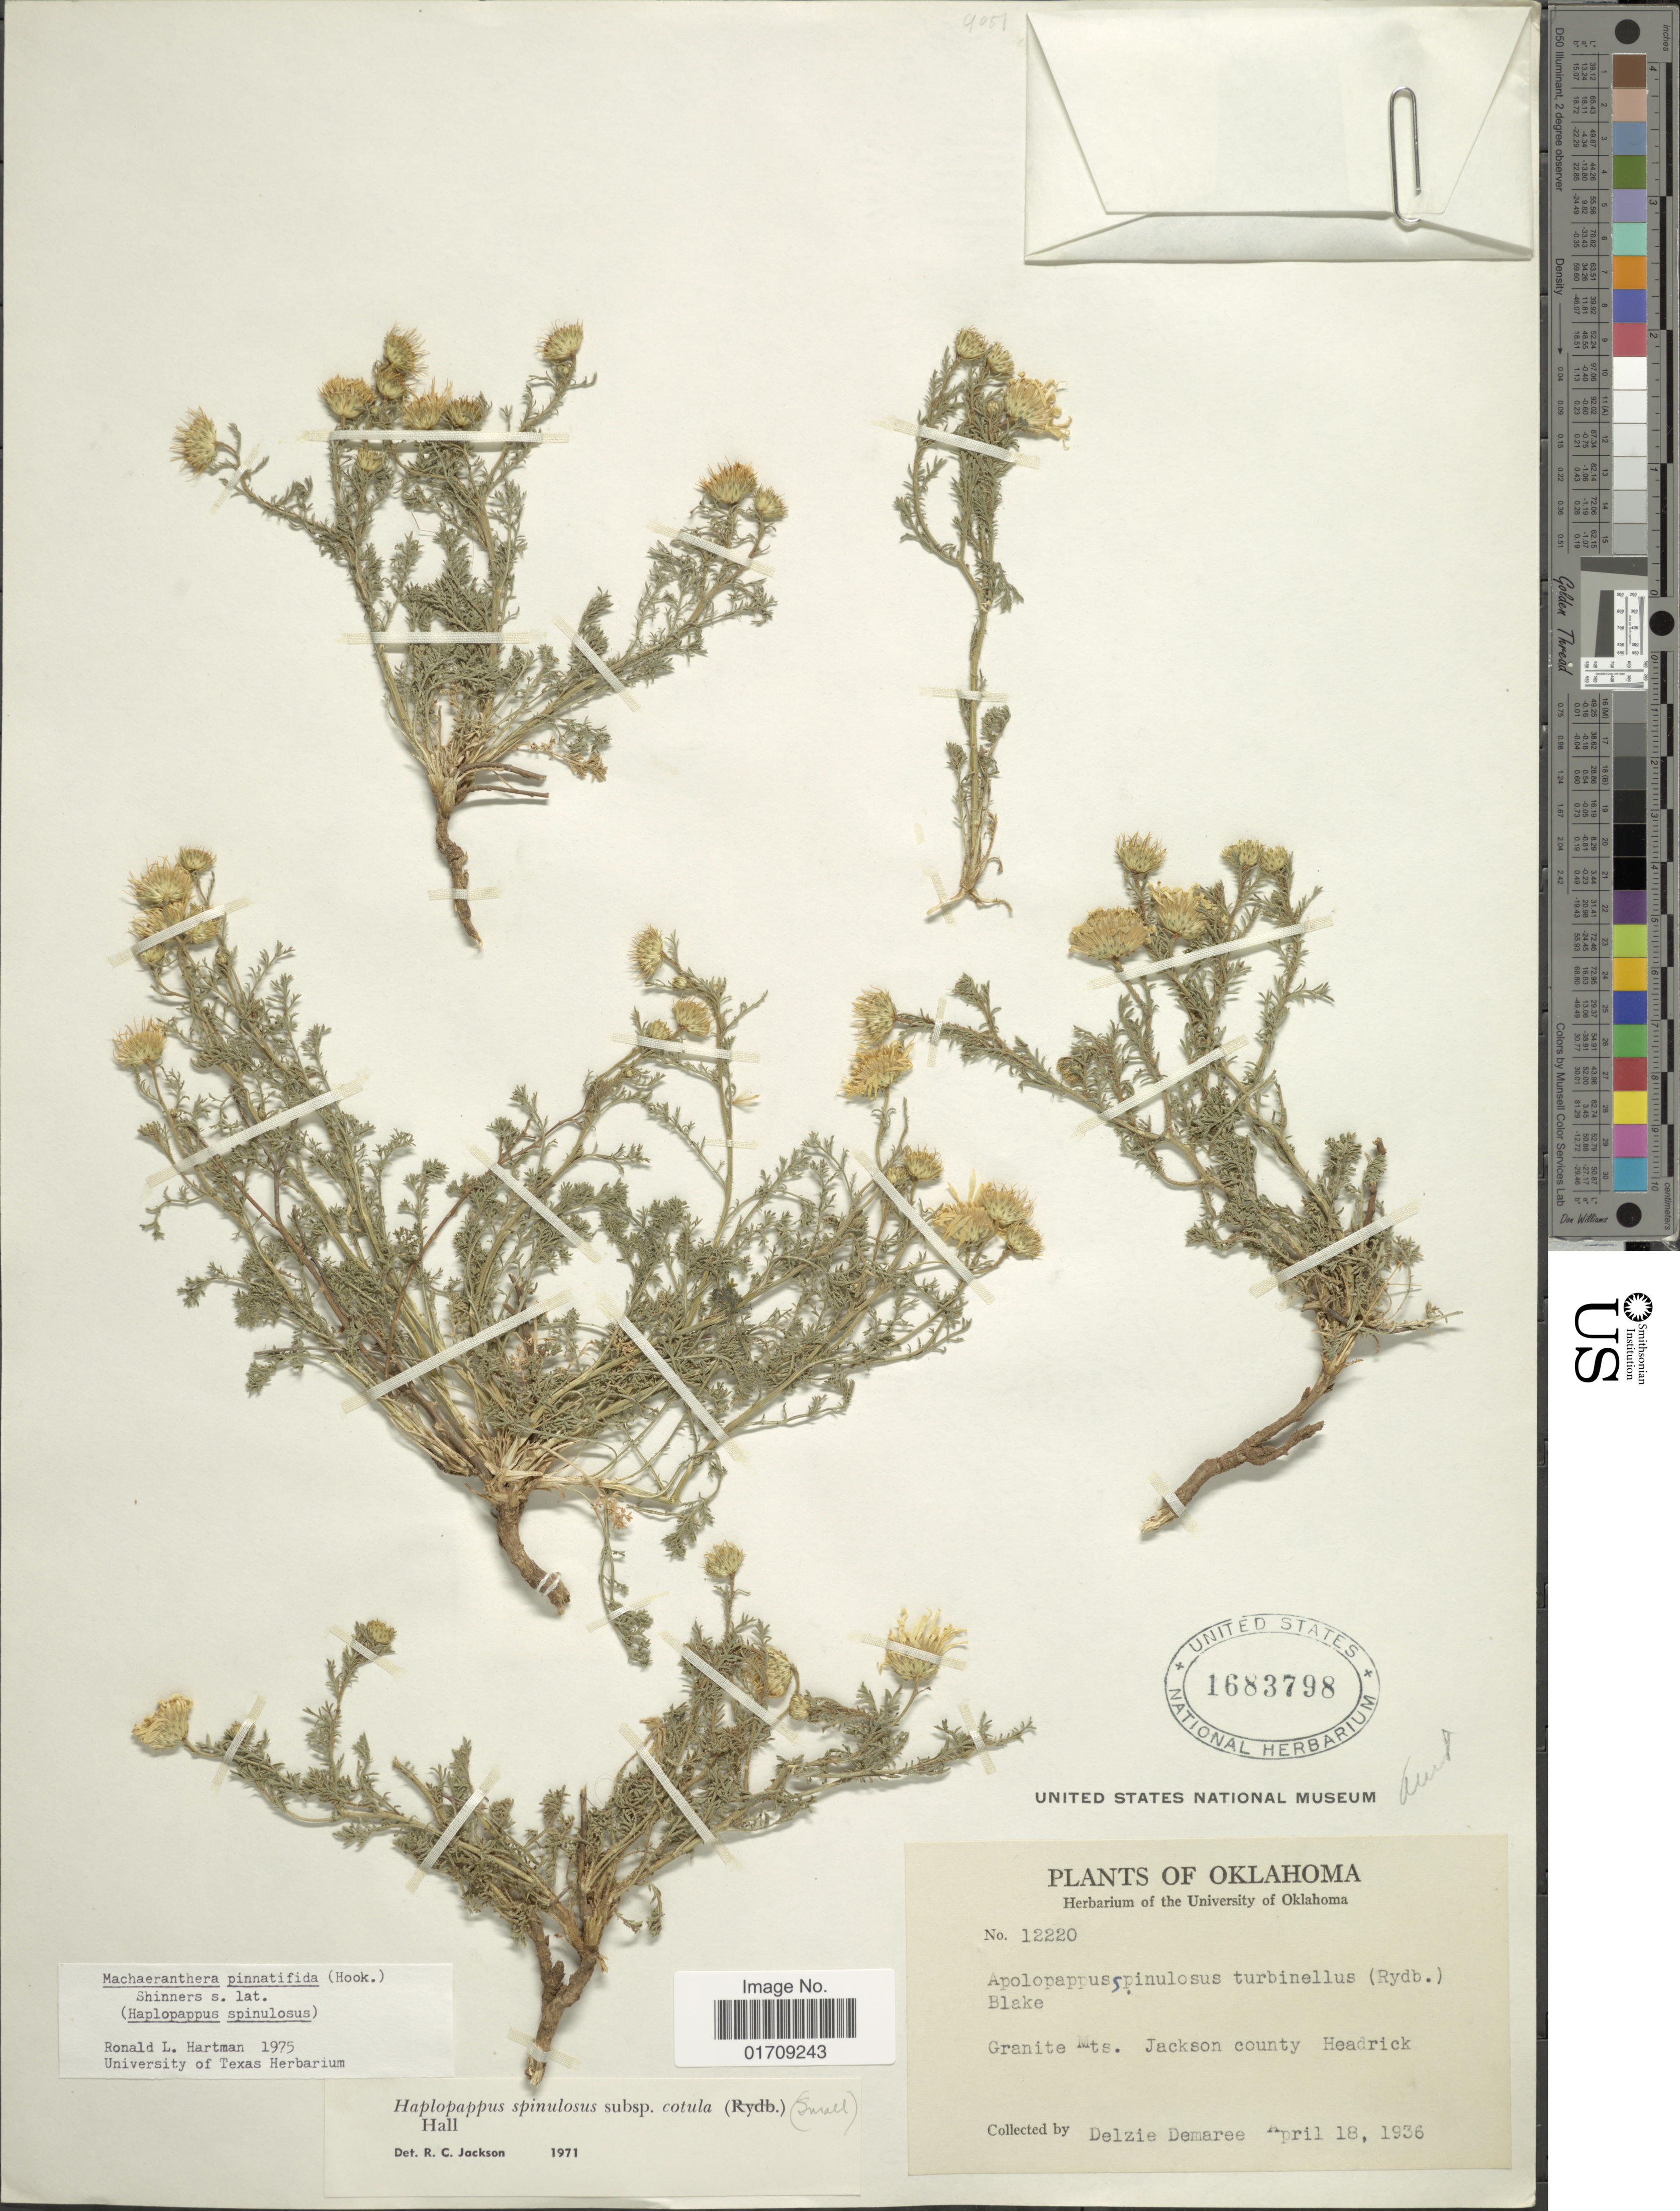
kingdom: Plantae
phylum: Tracheophyta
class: Magnoliopsida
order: Asterales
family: Asteraceae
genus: Machaeranthera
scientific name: Machaeranthera pinnatifida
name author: (Hook.) Shinners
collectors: D. Demaree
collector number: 12220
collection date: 1936-04-18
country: United States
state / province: Oklahoma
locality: Granite Mts., Jackson County Headrick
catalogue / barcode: US 1683798